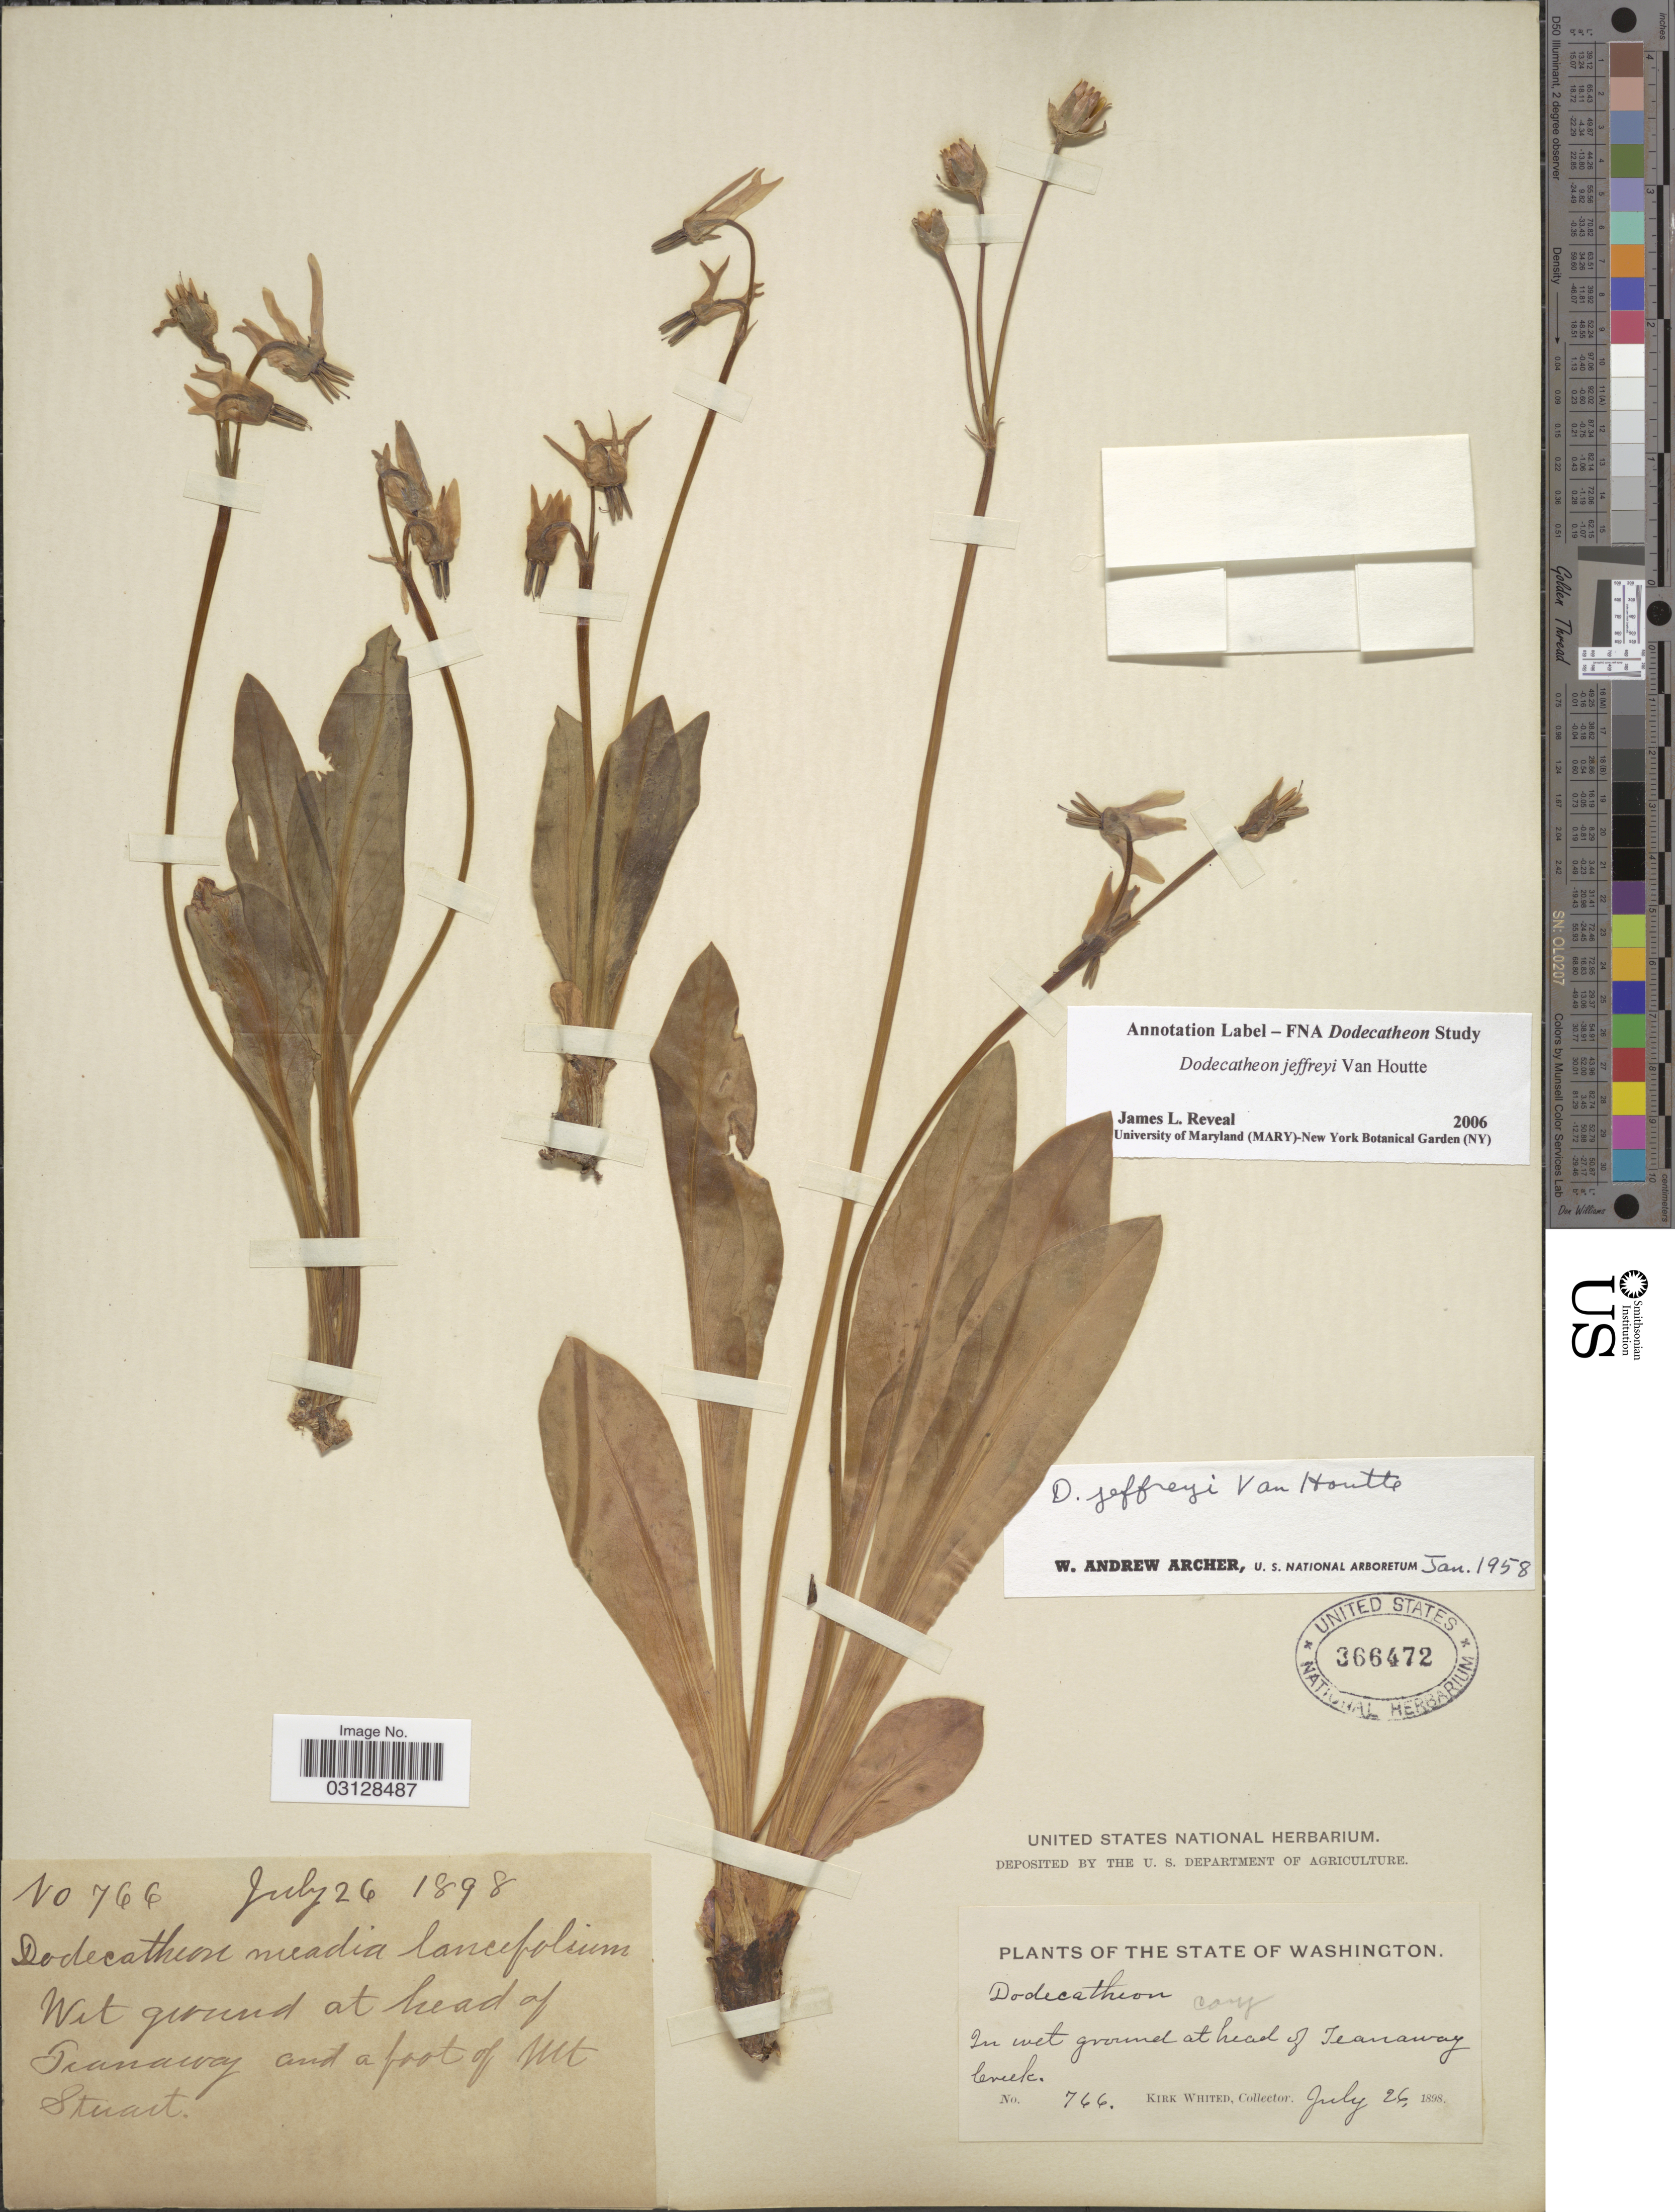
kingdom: Plantae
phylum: Tracheophyta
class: Magnoliopsida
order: Ericales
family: Primulaceae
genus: Dodecatheon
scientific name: Dodecatheon jeffreyi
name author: Van Houtte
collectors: K. Whited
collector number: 766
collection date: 1898-07-26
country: United States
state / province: Washington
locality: At head of Teanaway Creek. At head of Teanaway and a foot of Mt Stuart.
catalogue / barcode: US 366472